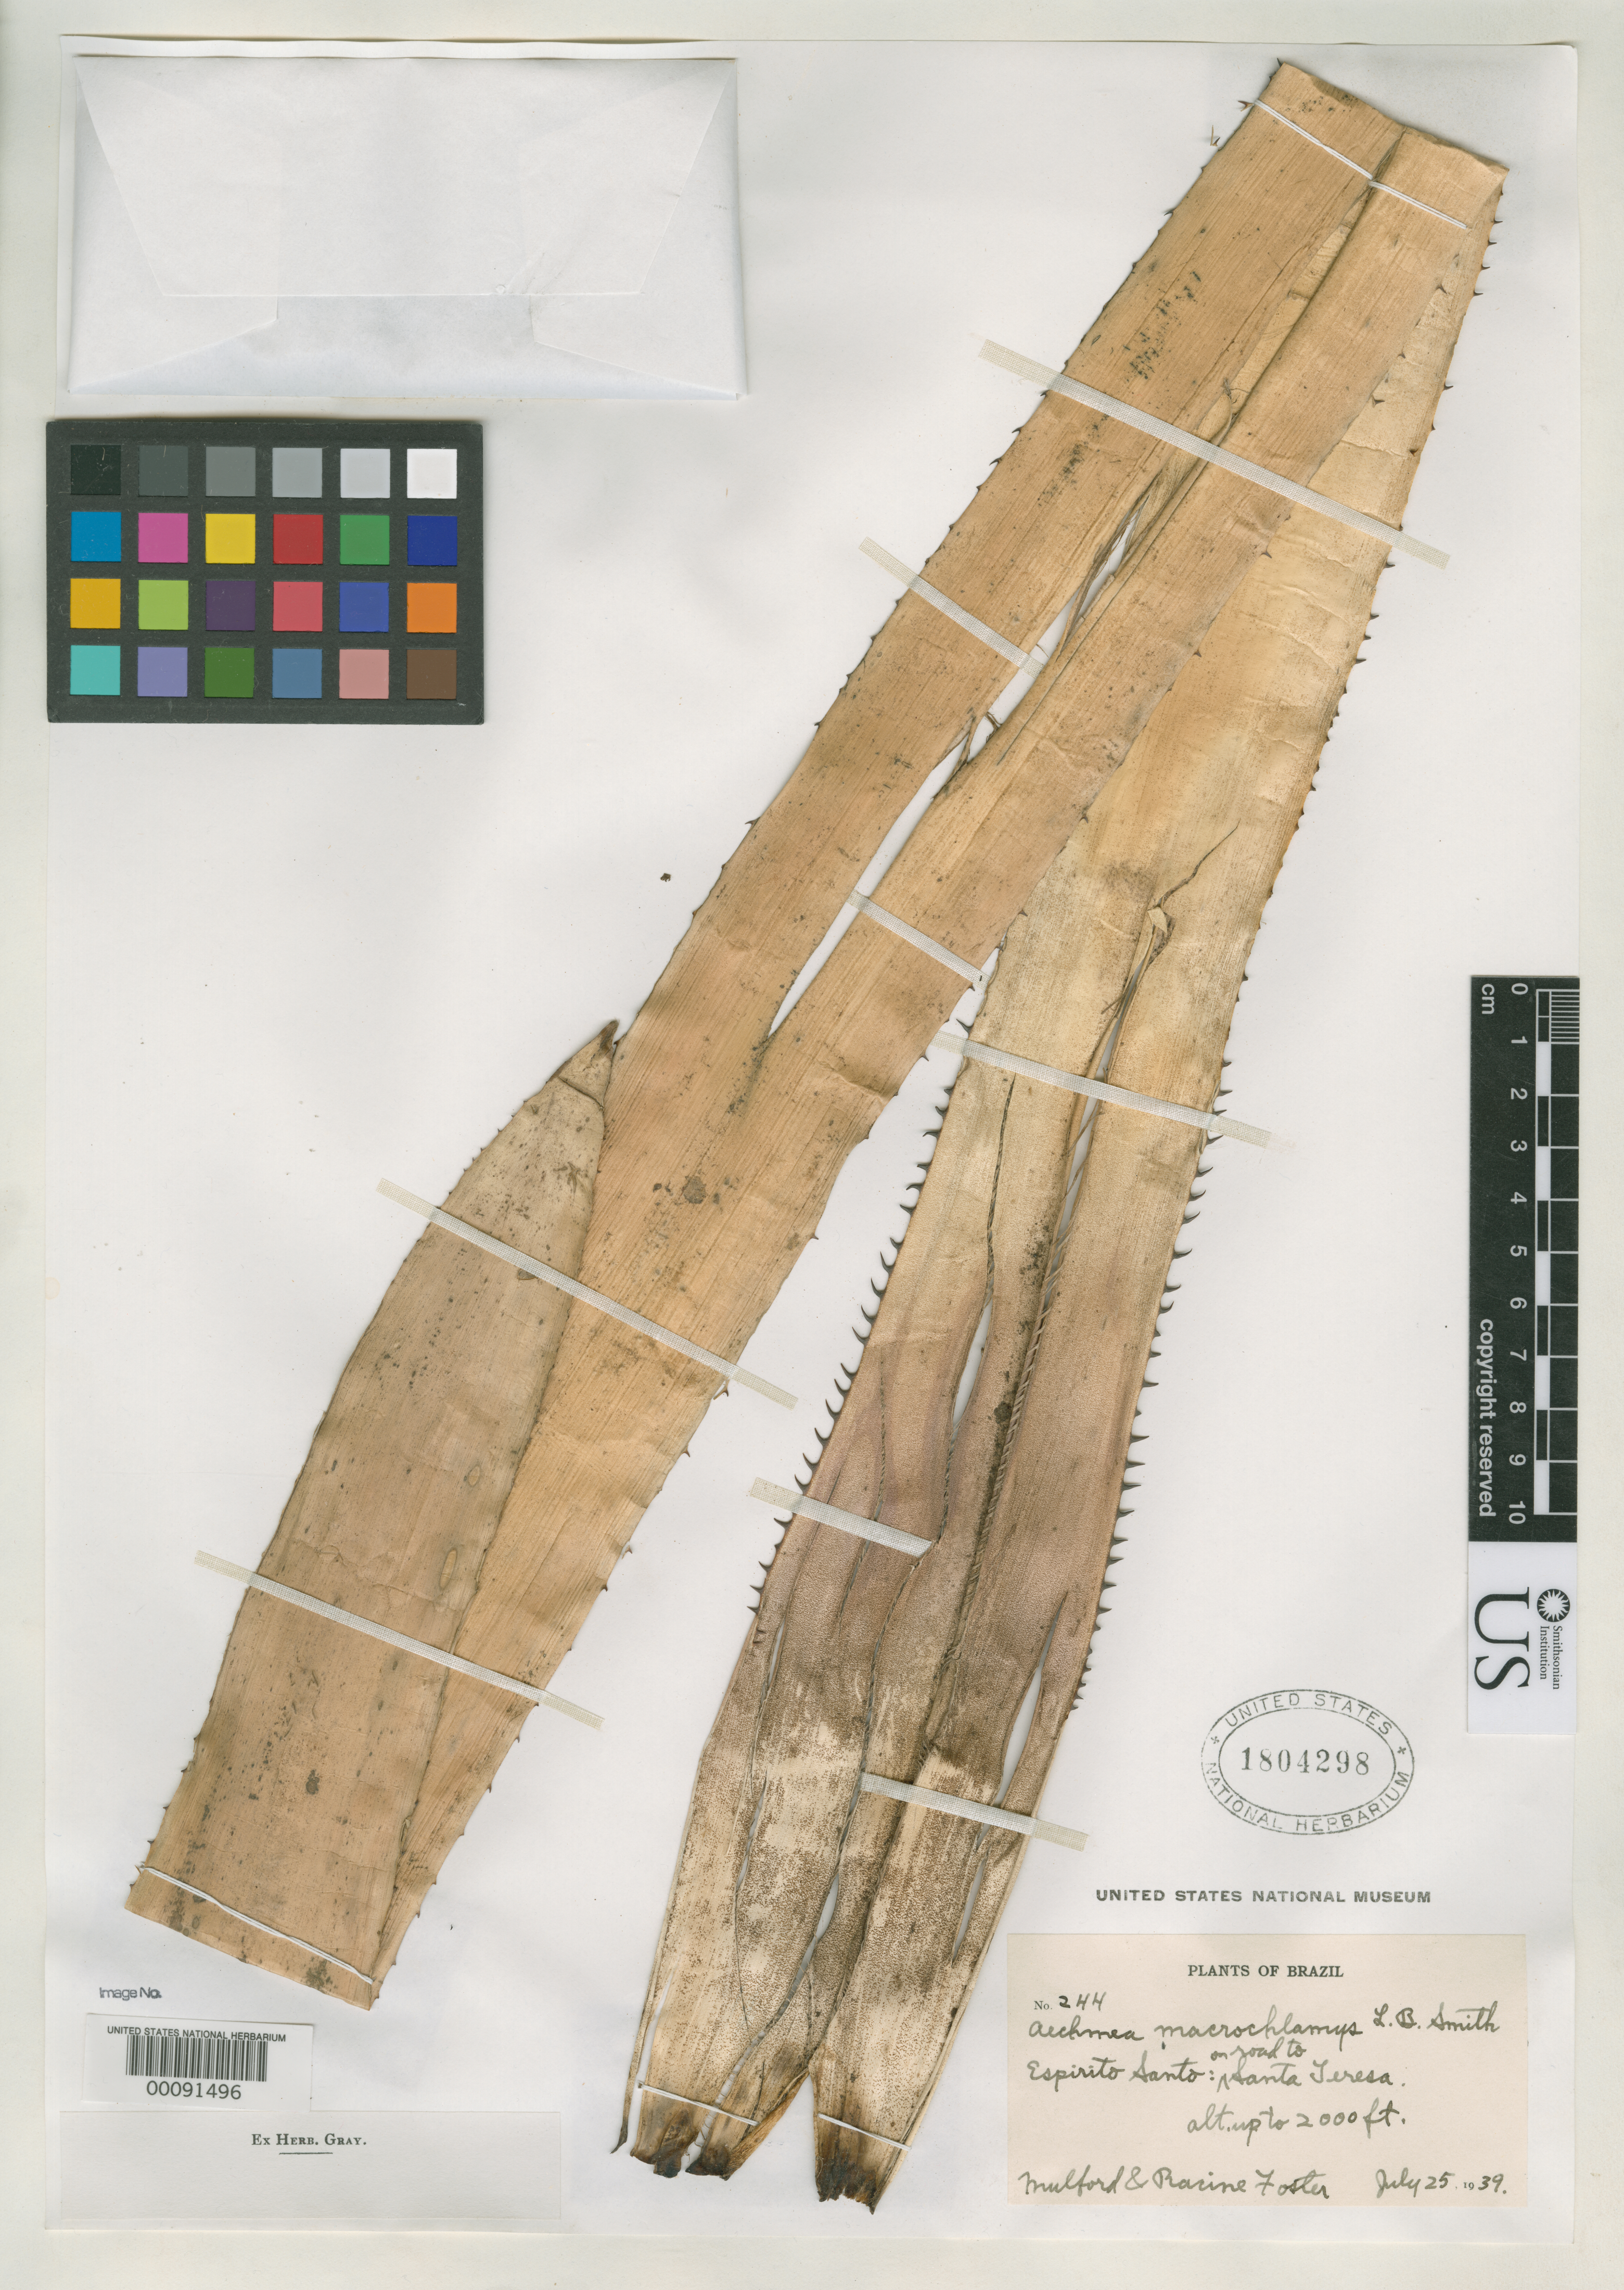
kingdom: Plantae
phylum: Tracheophyta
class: Liliopsida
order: Poales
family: Bromeliaceae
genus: Aechmea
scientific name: Aechmea macrochlamys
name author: L.B. Sm.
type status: Type Collection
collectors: M. B. Foster & R. C. Foster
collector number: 244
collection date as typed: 25 Jul 1939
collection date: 1939-07-25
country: Brazil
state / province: Espírito Santo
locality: Santa Tereza.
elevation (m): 600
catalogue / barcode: US 1804298